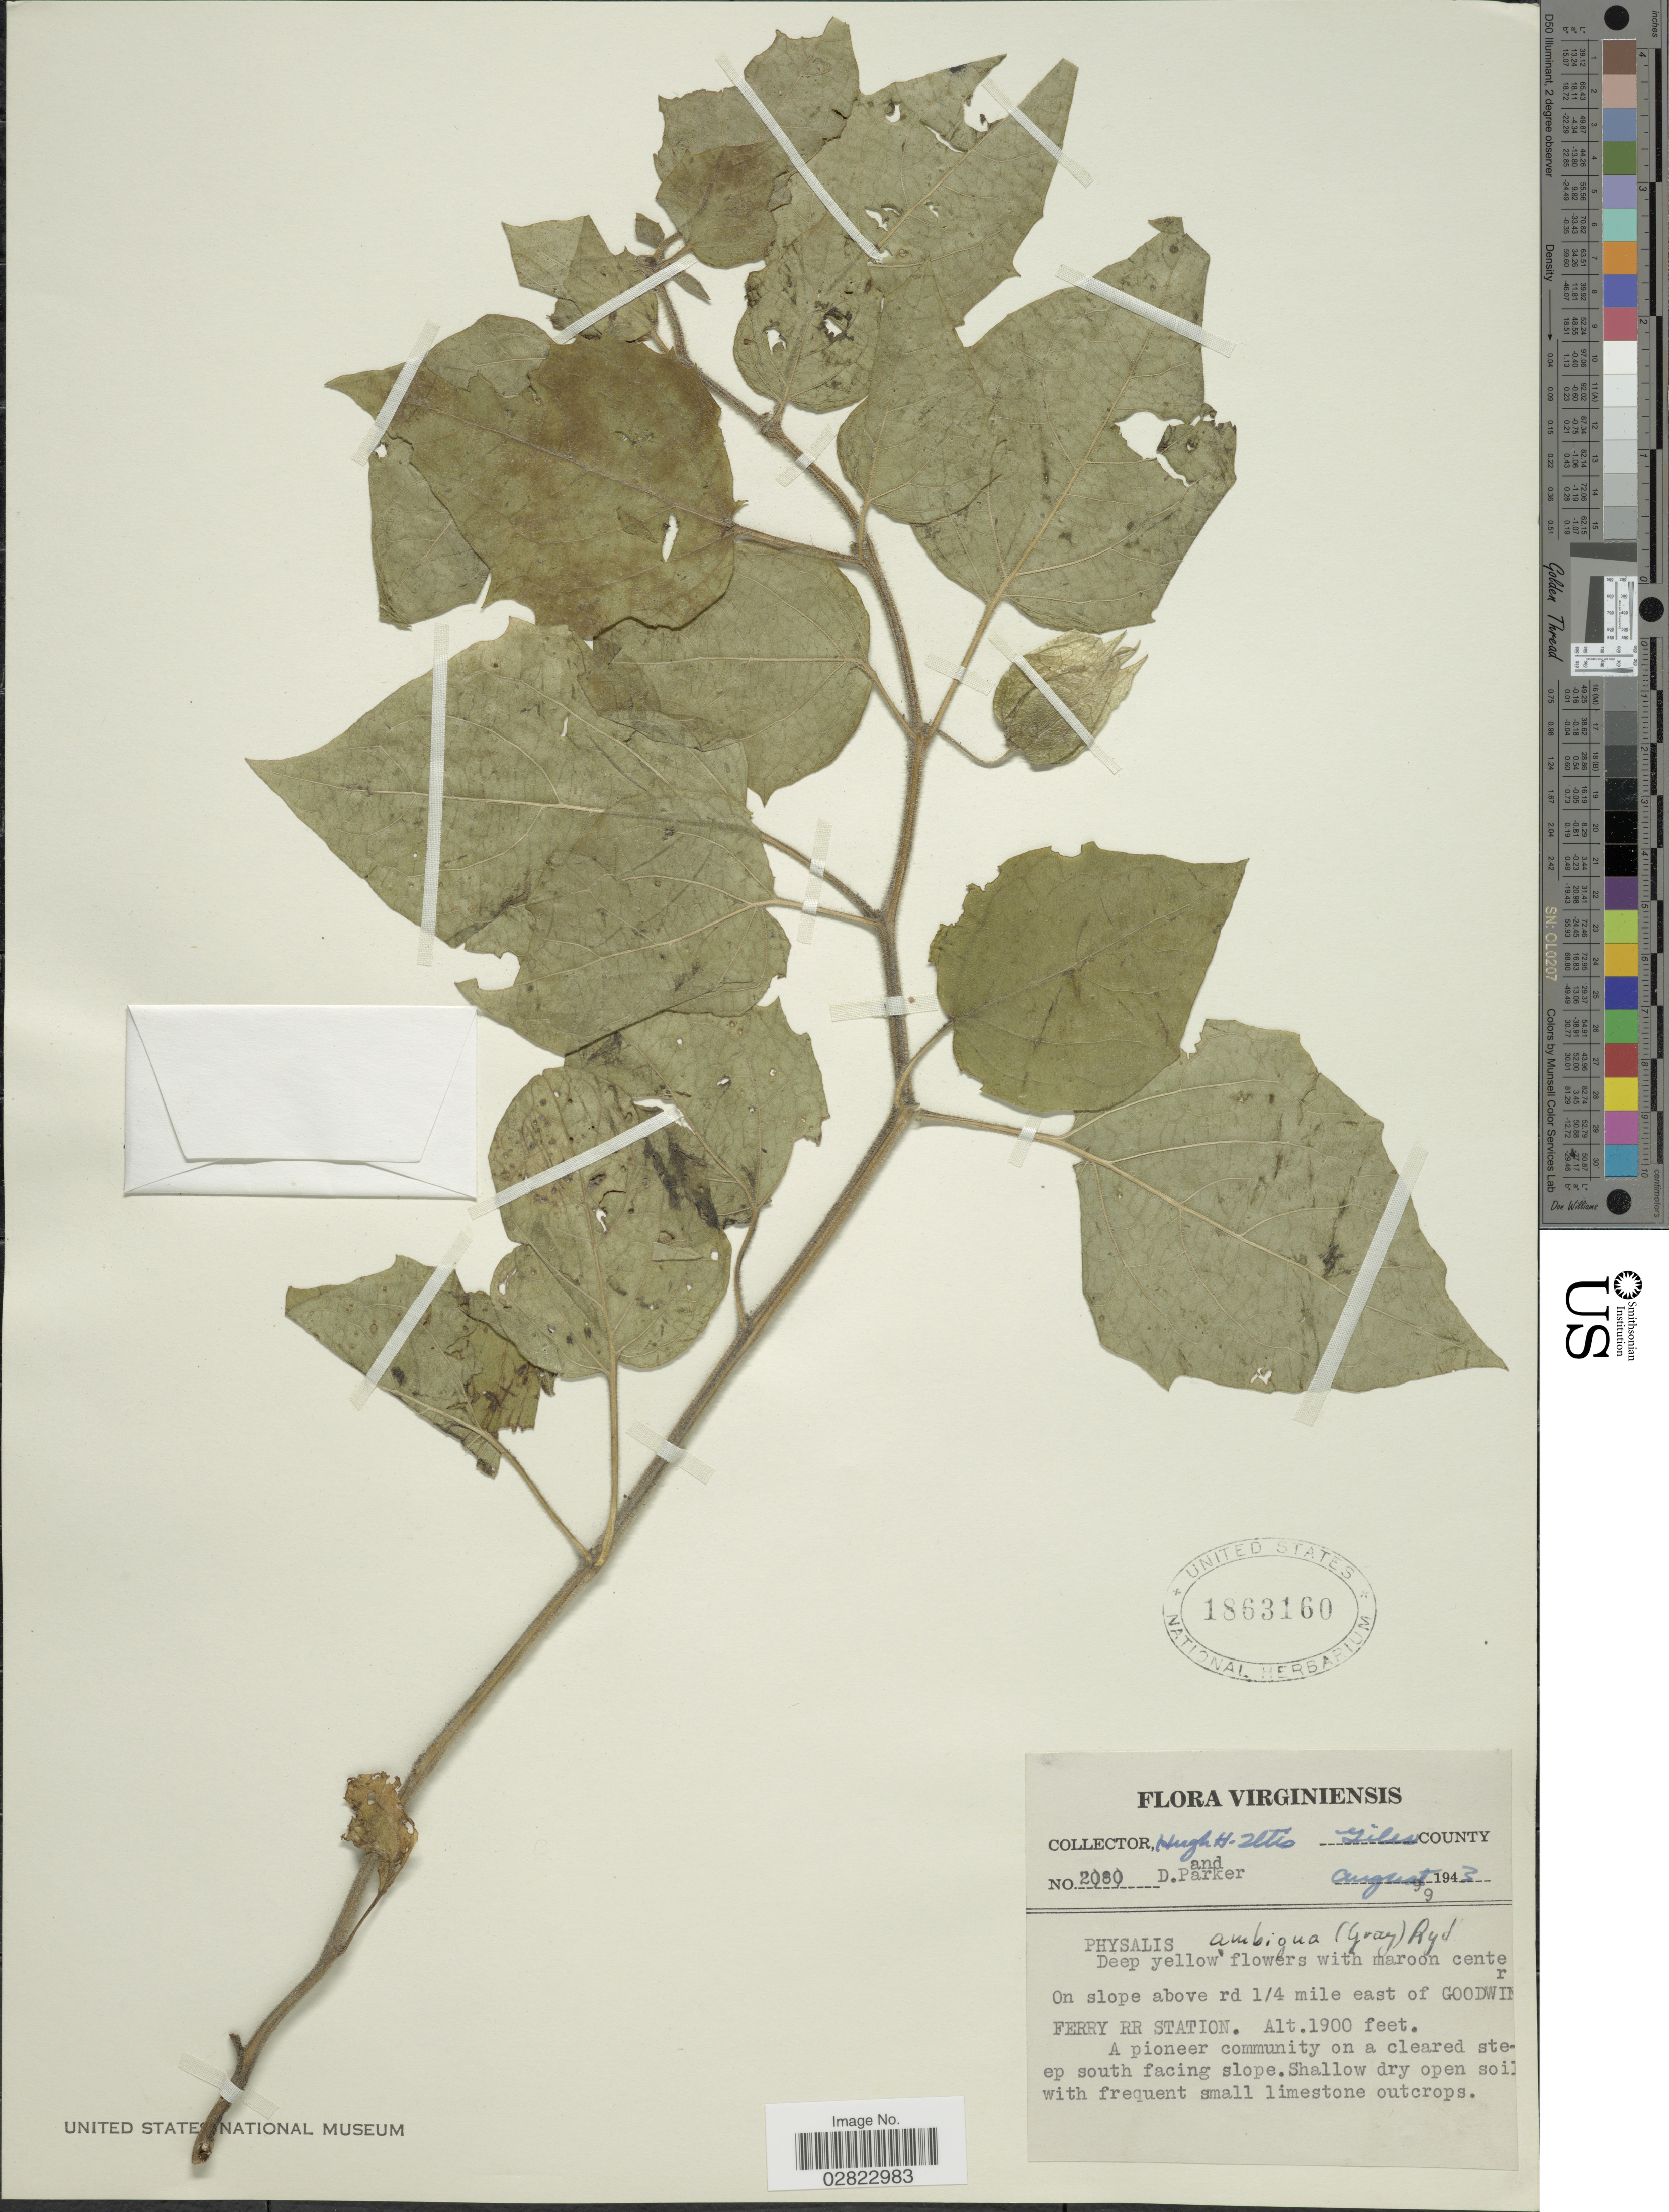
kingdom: Plantae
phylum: Tracheophyta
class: Magnoliopsida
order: Solanales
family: Solanaceae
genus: Physalis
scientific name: Physalis ambigua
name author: (A. Gray) Britton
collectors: H. H. Iltis & D. Parker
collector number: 2080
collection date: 1943-08-09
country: United States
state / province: Virginia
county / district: Giles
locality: On slope above rd 1/4 mile east of Goodwin Ferry RR Station.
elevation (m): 579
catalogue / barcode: US 1863160